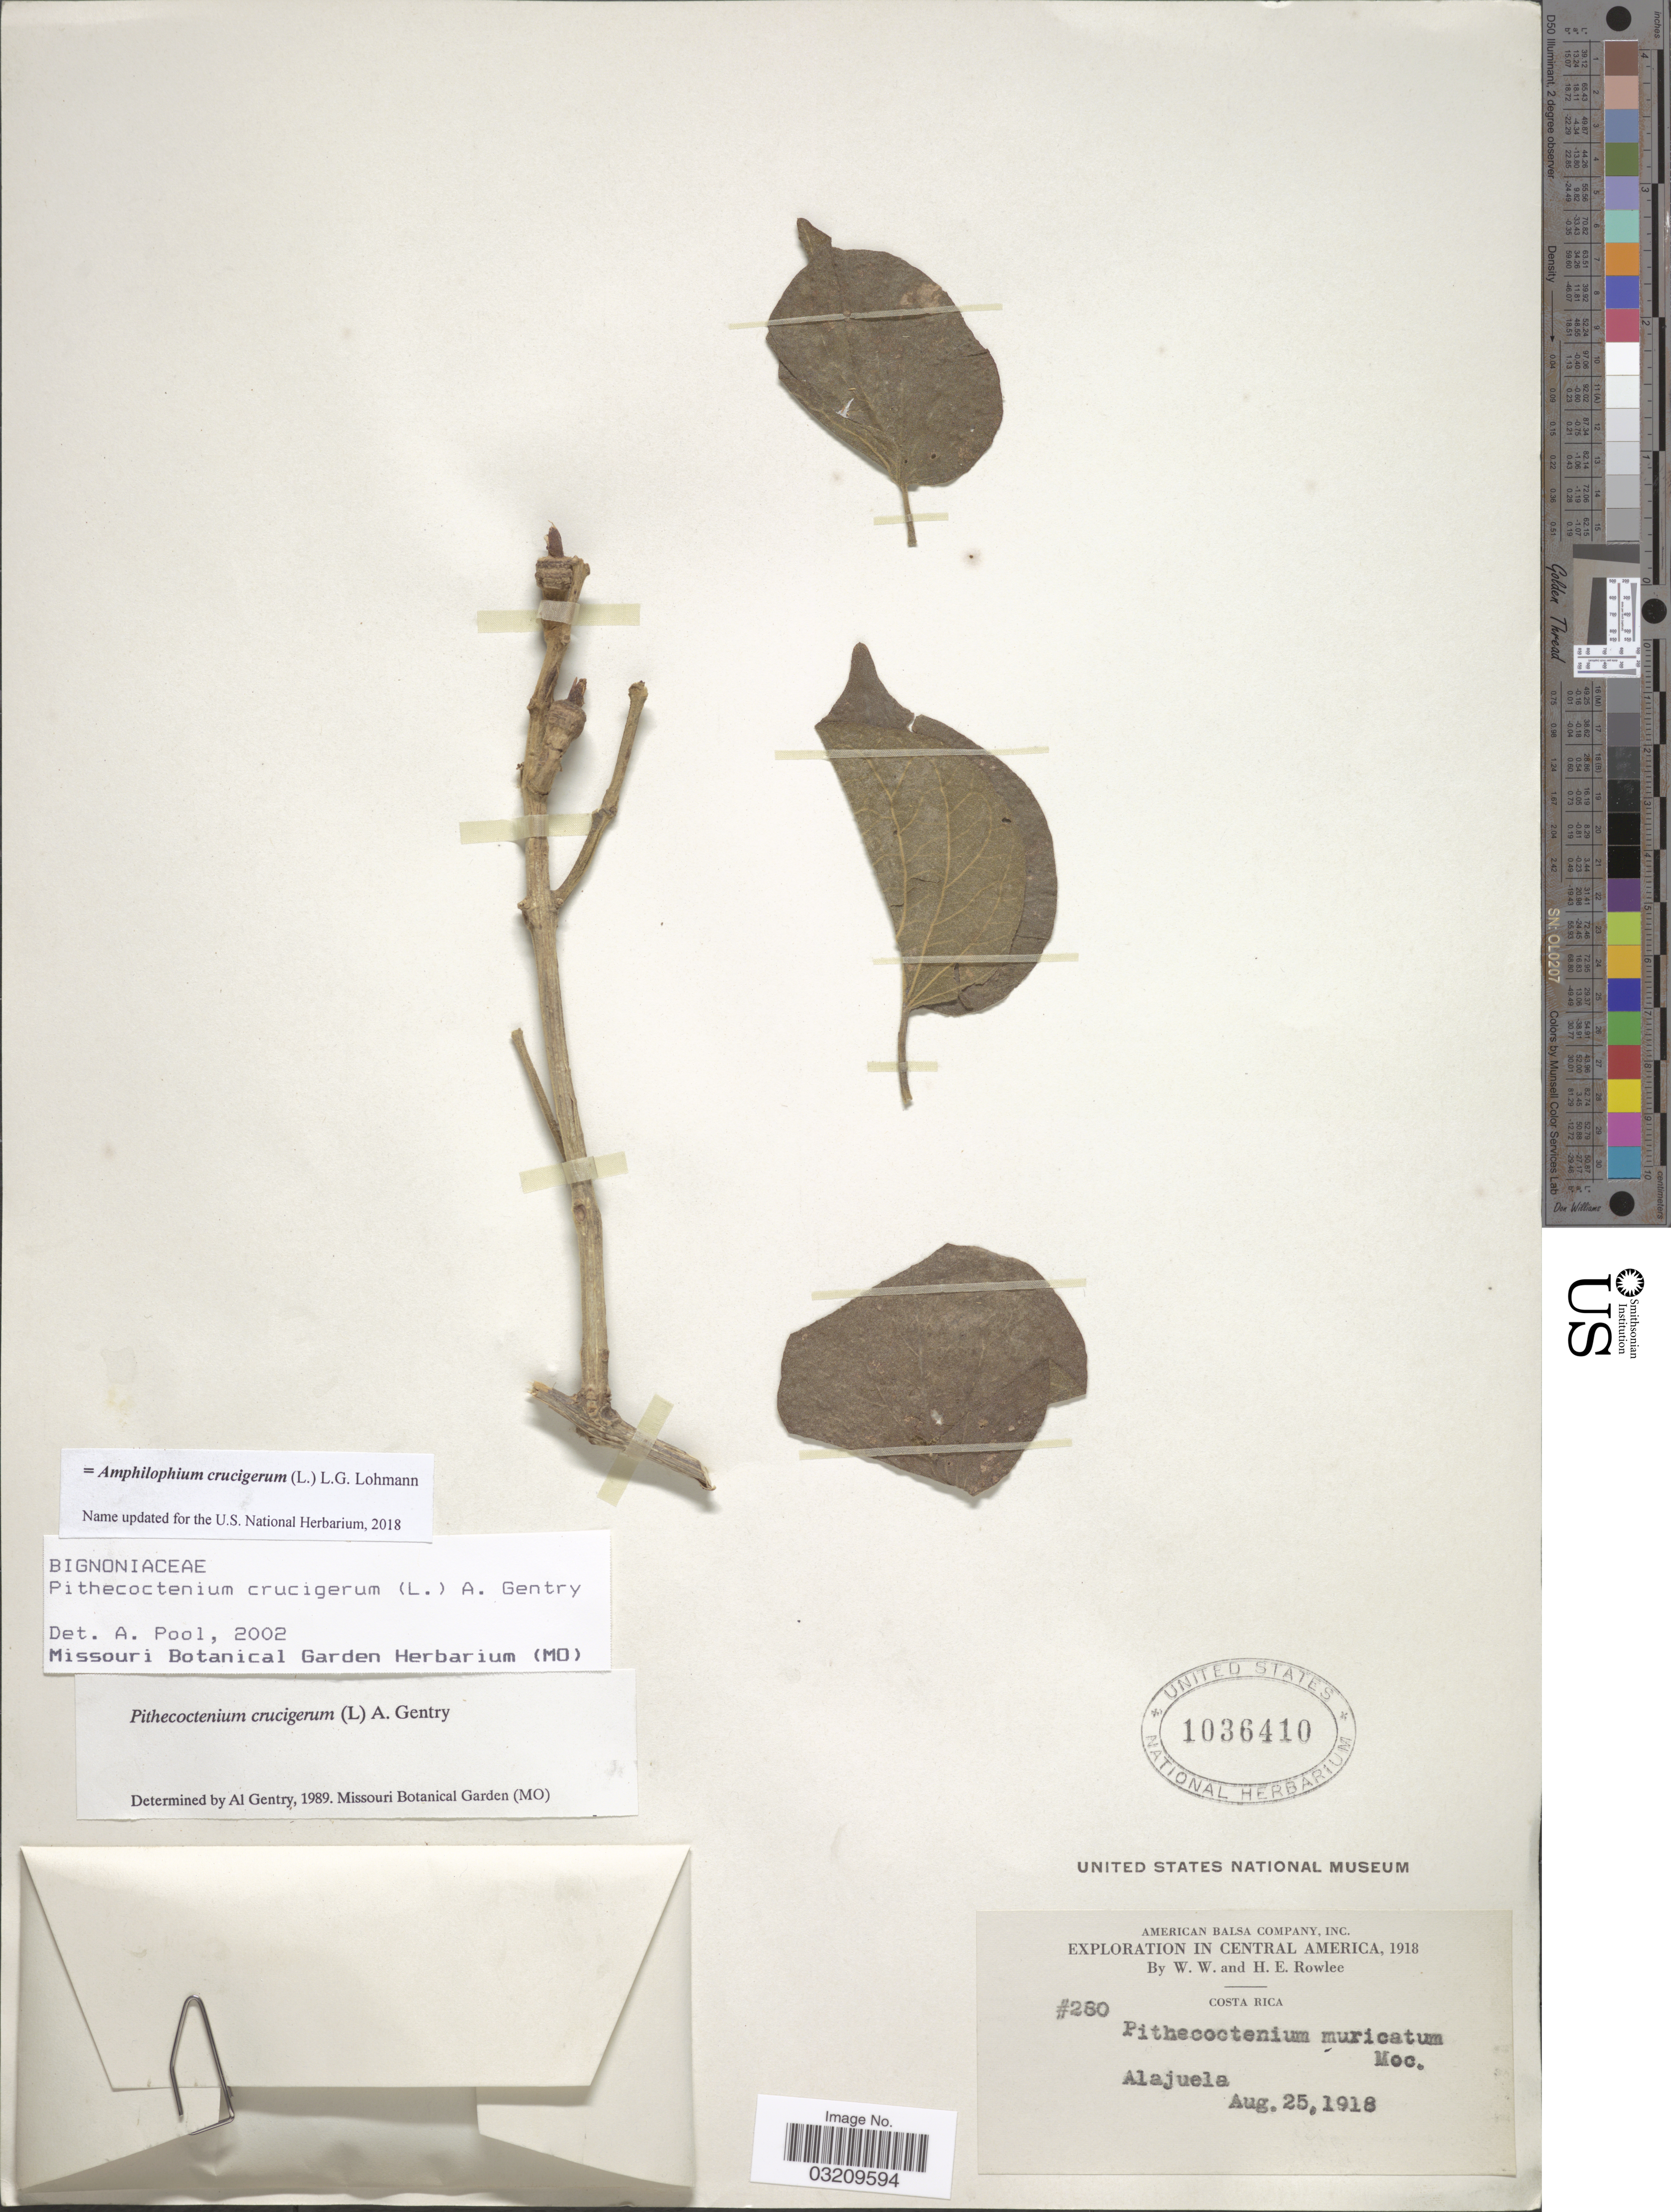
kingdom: Plantae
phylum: Tracheophyta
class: Magnoliopsida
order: Lamiales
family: Bignoniaceae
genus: Amphilophium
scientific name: Amphilophium crucigerum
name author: (L.) L.G. Lohmann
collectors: W. W. Rowlee & H. E. Rowlee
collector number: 280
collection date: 1918-08-25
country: Costa Rica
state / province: Alajuela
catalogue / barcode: US 1036410